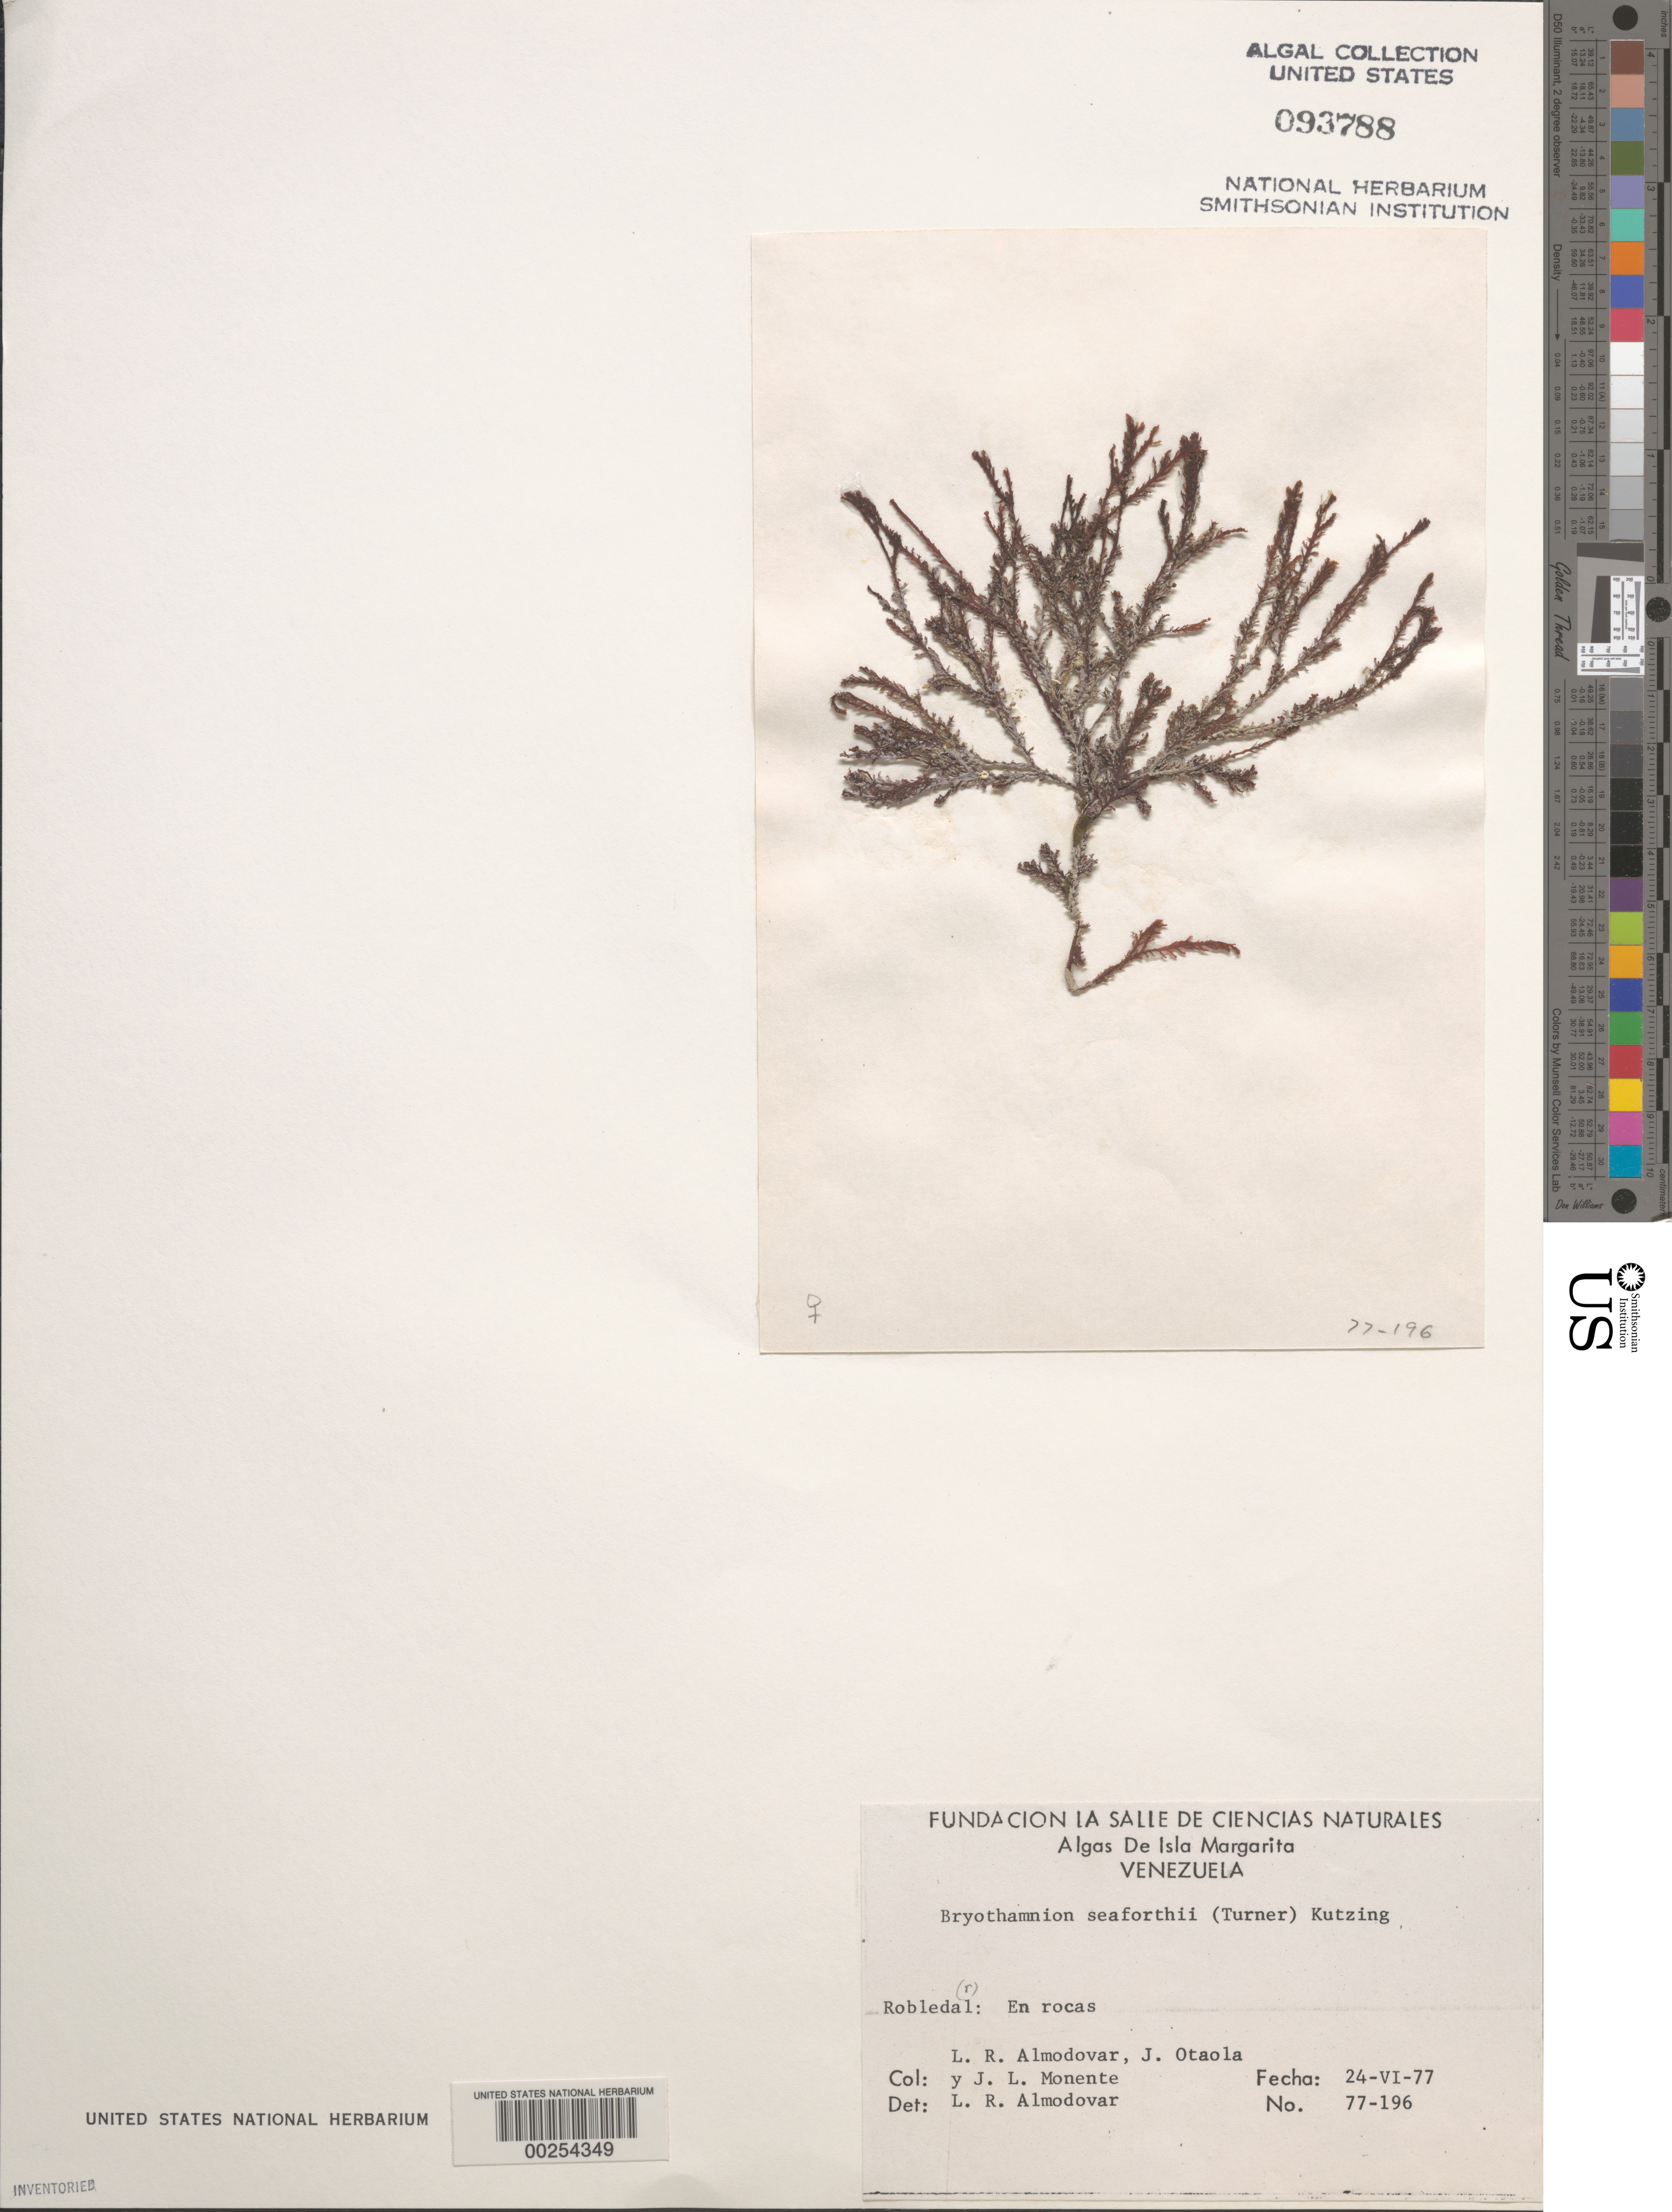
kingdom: Plantae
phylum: Rhodophyta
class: Florideophyceae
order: Ceramiales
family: Rhodomelaceae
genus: Bryothamnion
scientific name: Bryothamnion seaforthii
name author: (Turner) Kütz.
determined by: Almodovar, L. R.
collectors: L. Almodovar, J. Otaola & J. Monente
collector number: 77-196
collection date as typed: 24 Jun 1977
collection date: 1977-06-24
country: Venezuela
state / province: Nueva Esparta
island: Margarita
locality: Robledar (robledal), isla de margarita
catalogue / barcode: US 93788